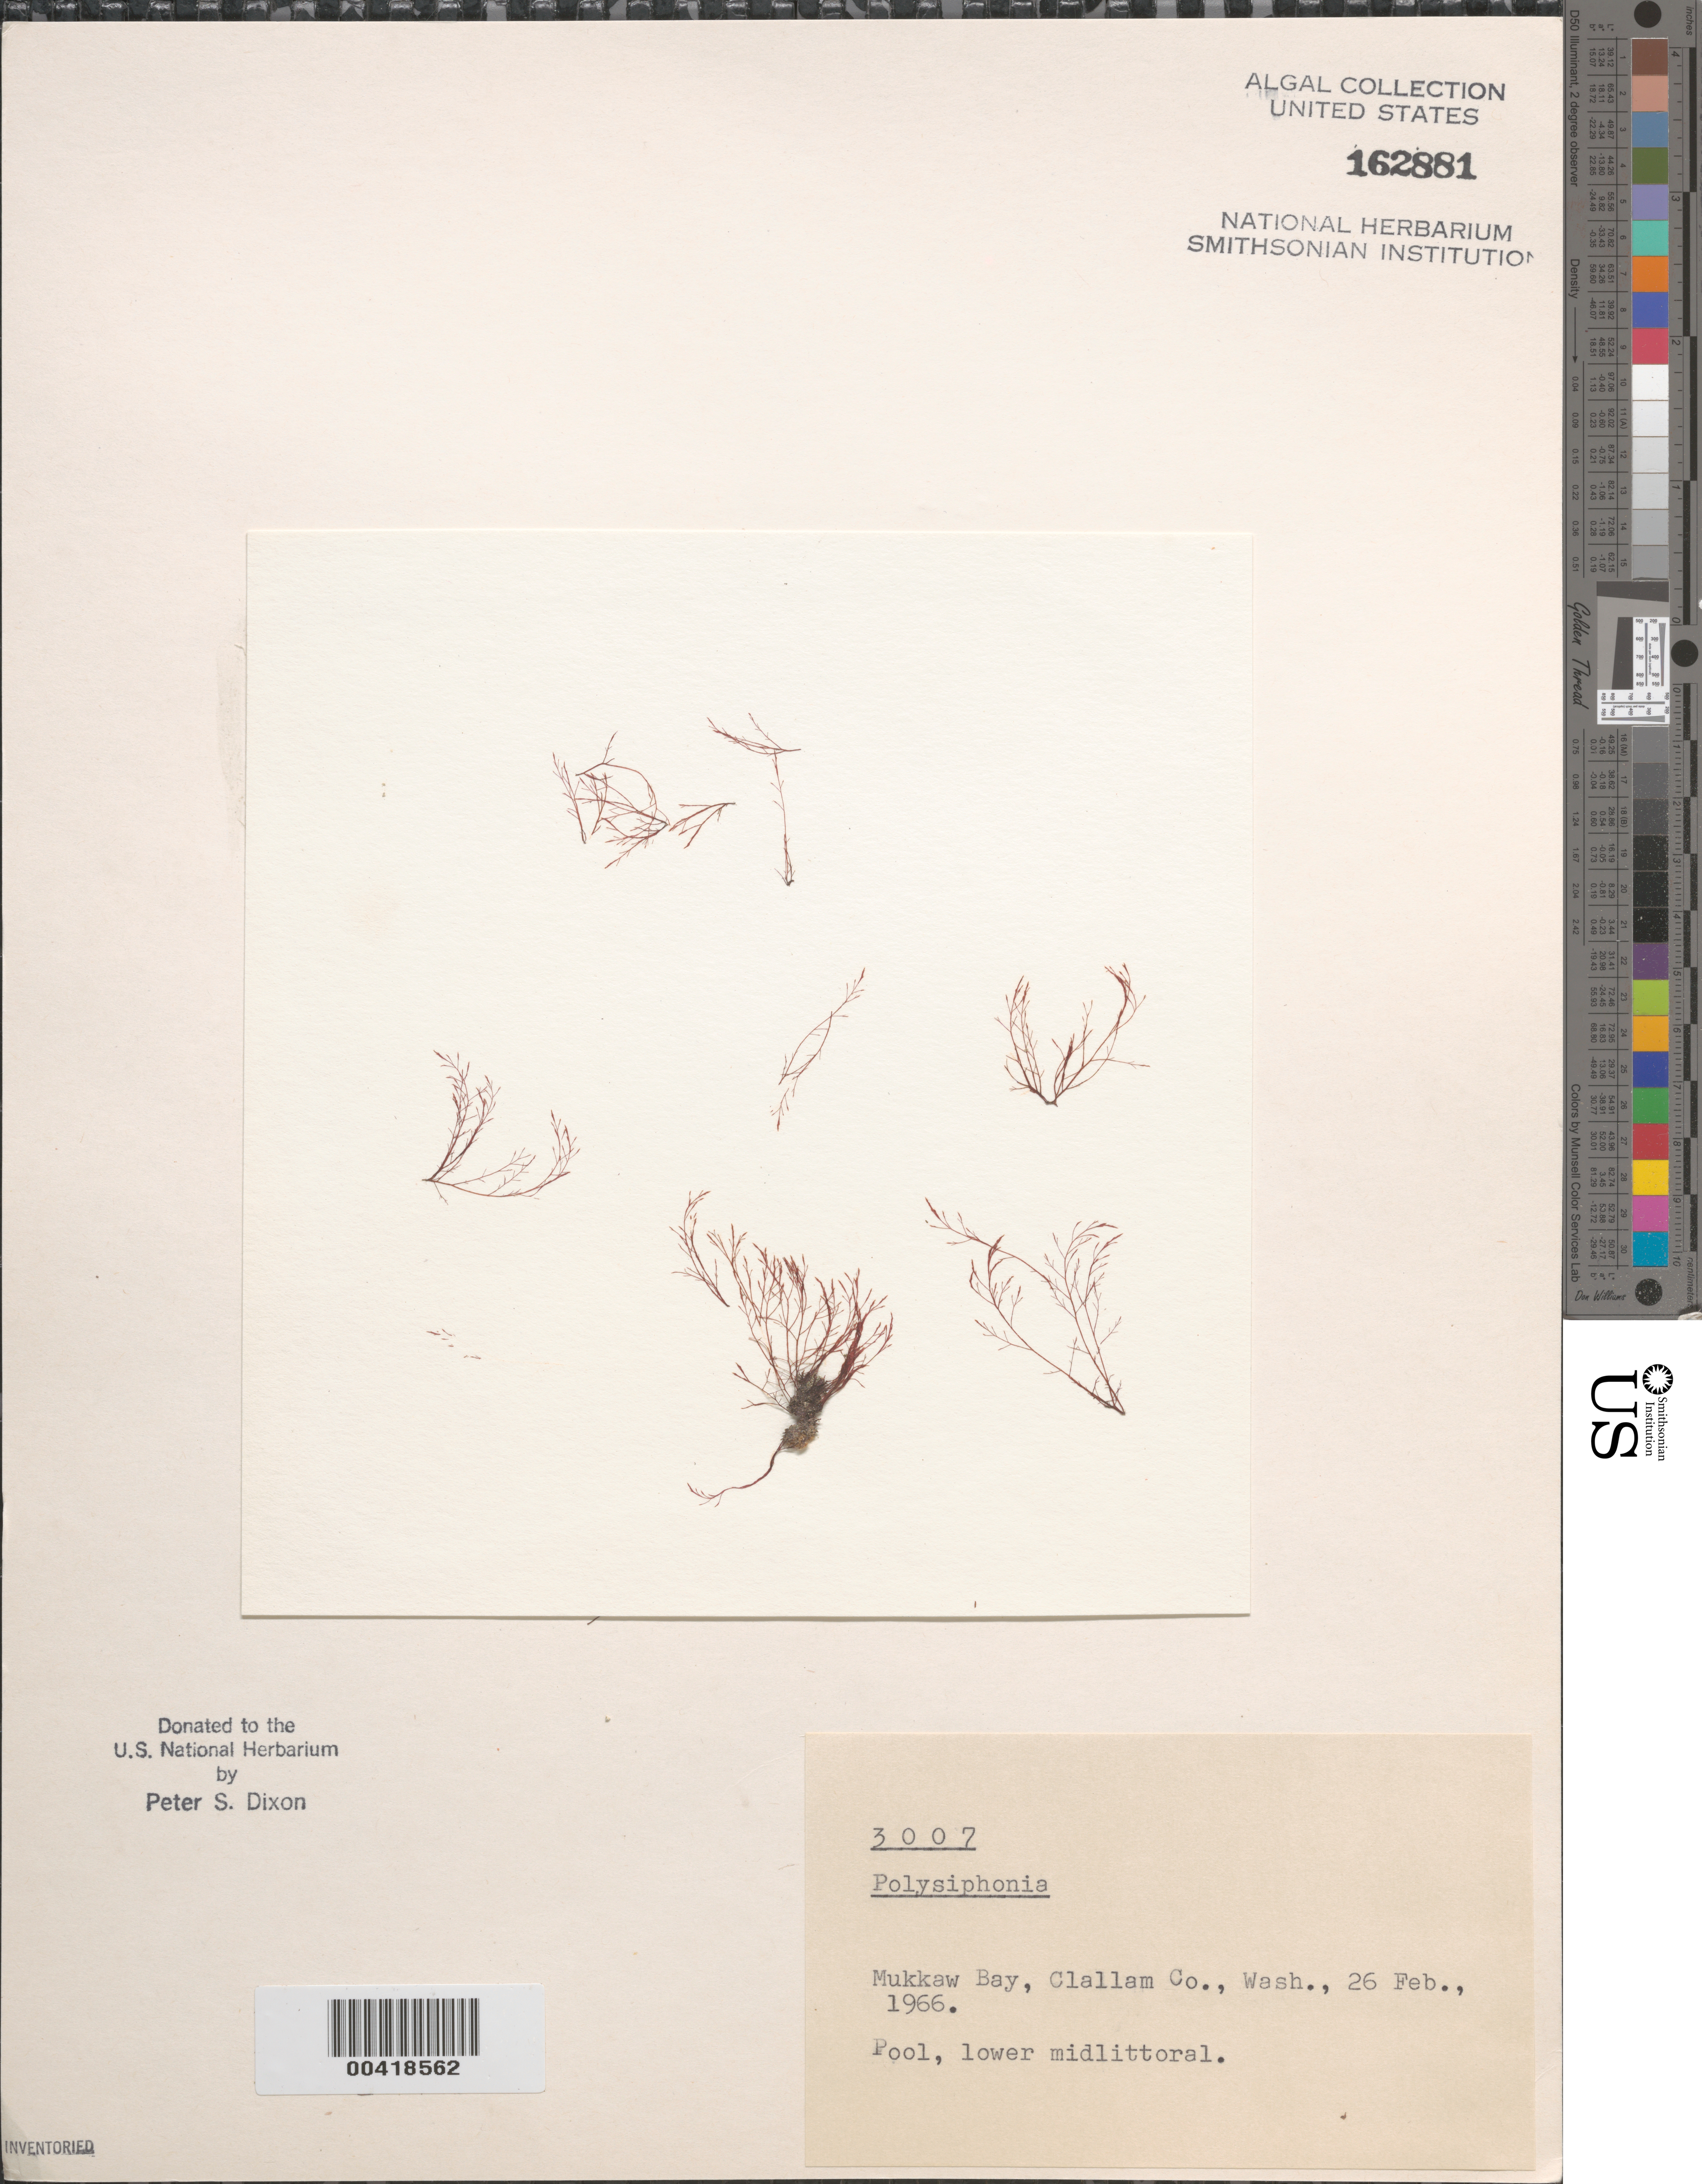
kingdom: Plantae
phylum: Rhodophyta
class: Florideophyceae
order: Ceramiales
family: Rhodomelaceae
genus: Polysiphonia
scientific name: Polysiphonia sp.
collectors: P. S. Dixon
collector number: PSD 3007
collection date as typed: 26 Feb 1966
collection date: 1966-02-26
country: United States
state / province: Washington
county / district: Clallam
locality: Mukkaw Bay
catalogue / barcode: US 162881